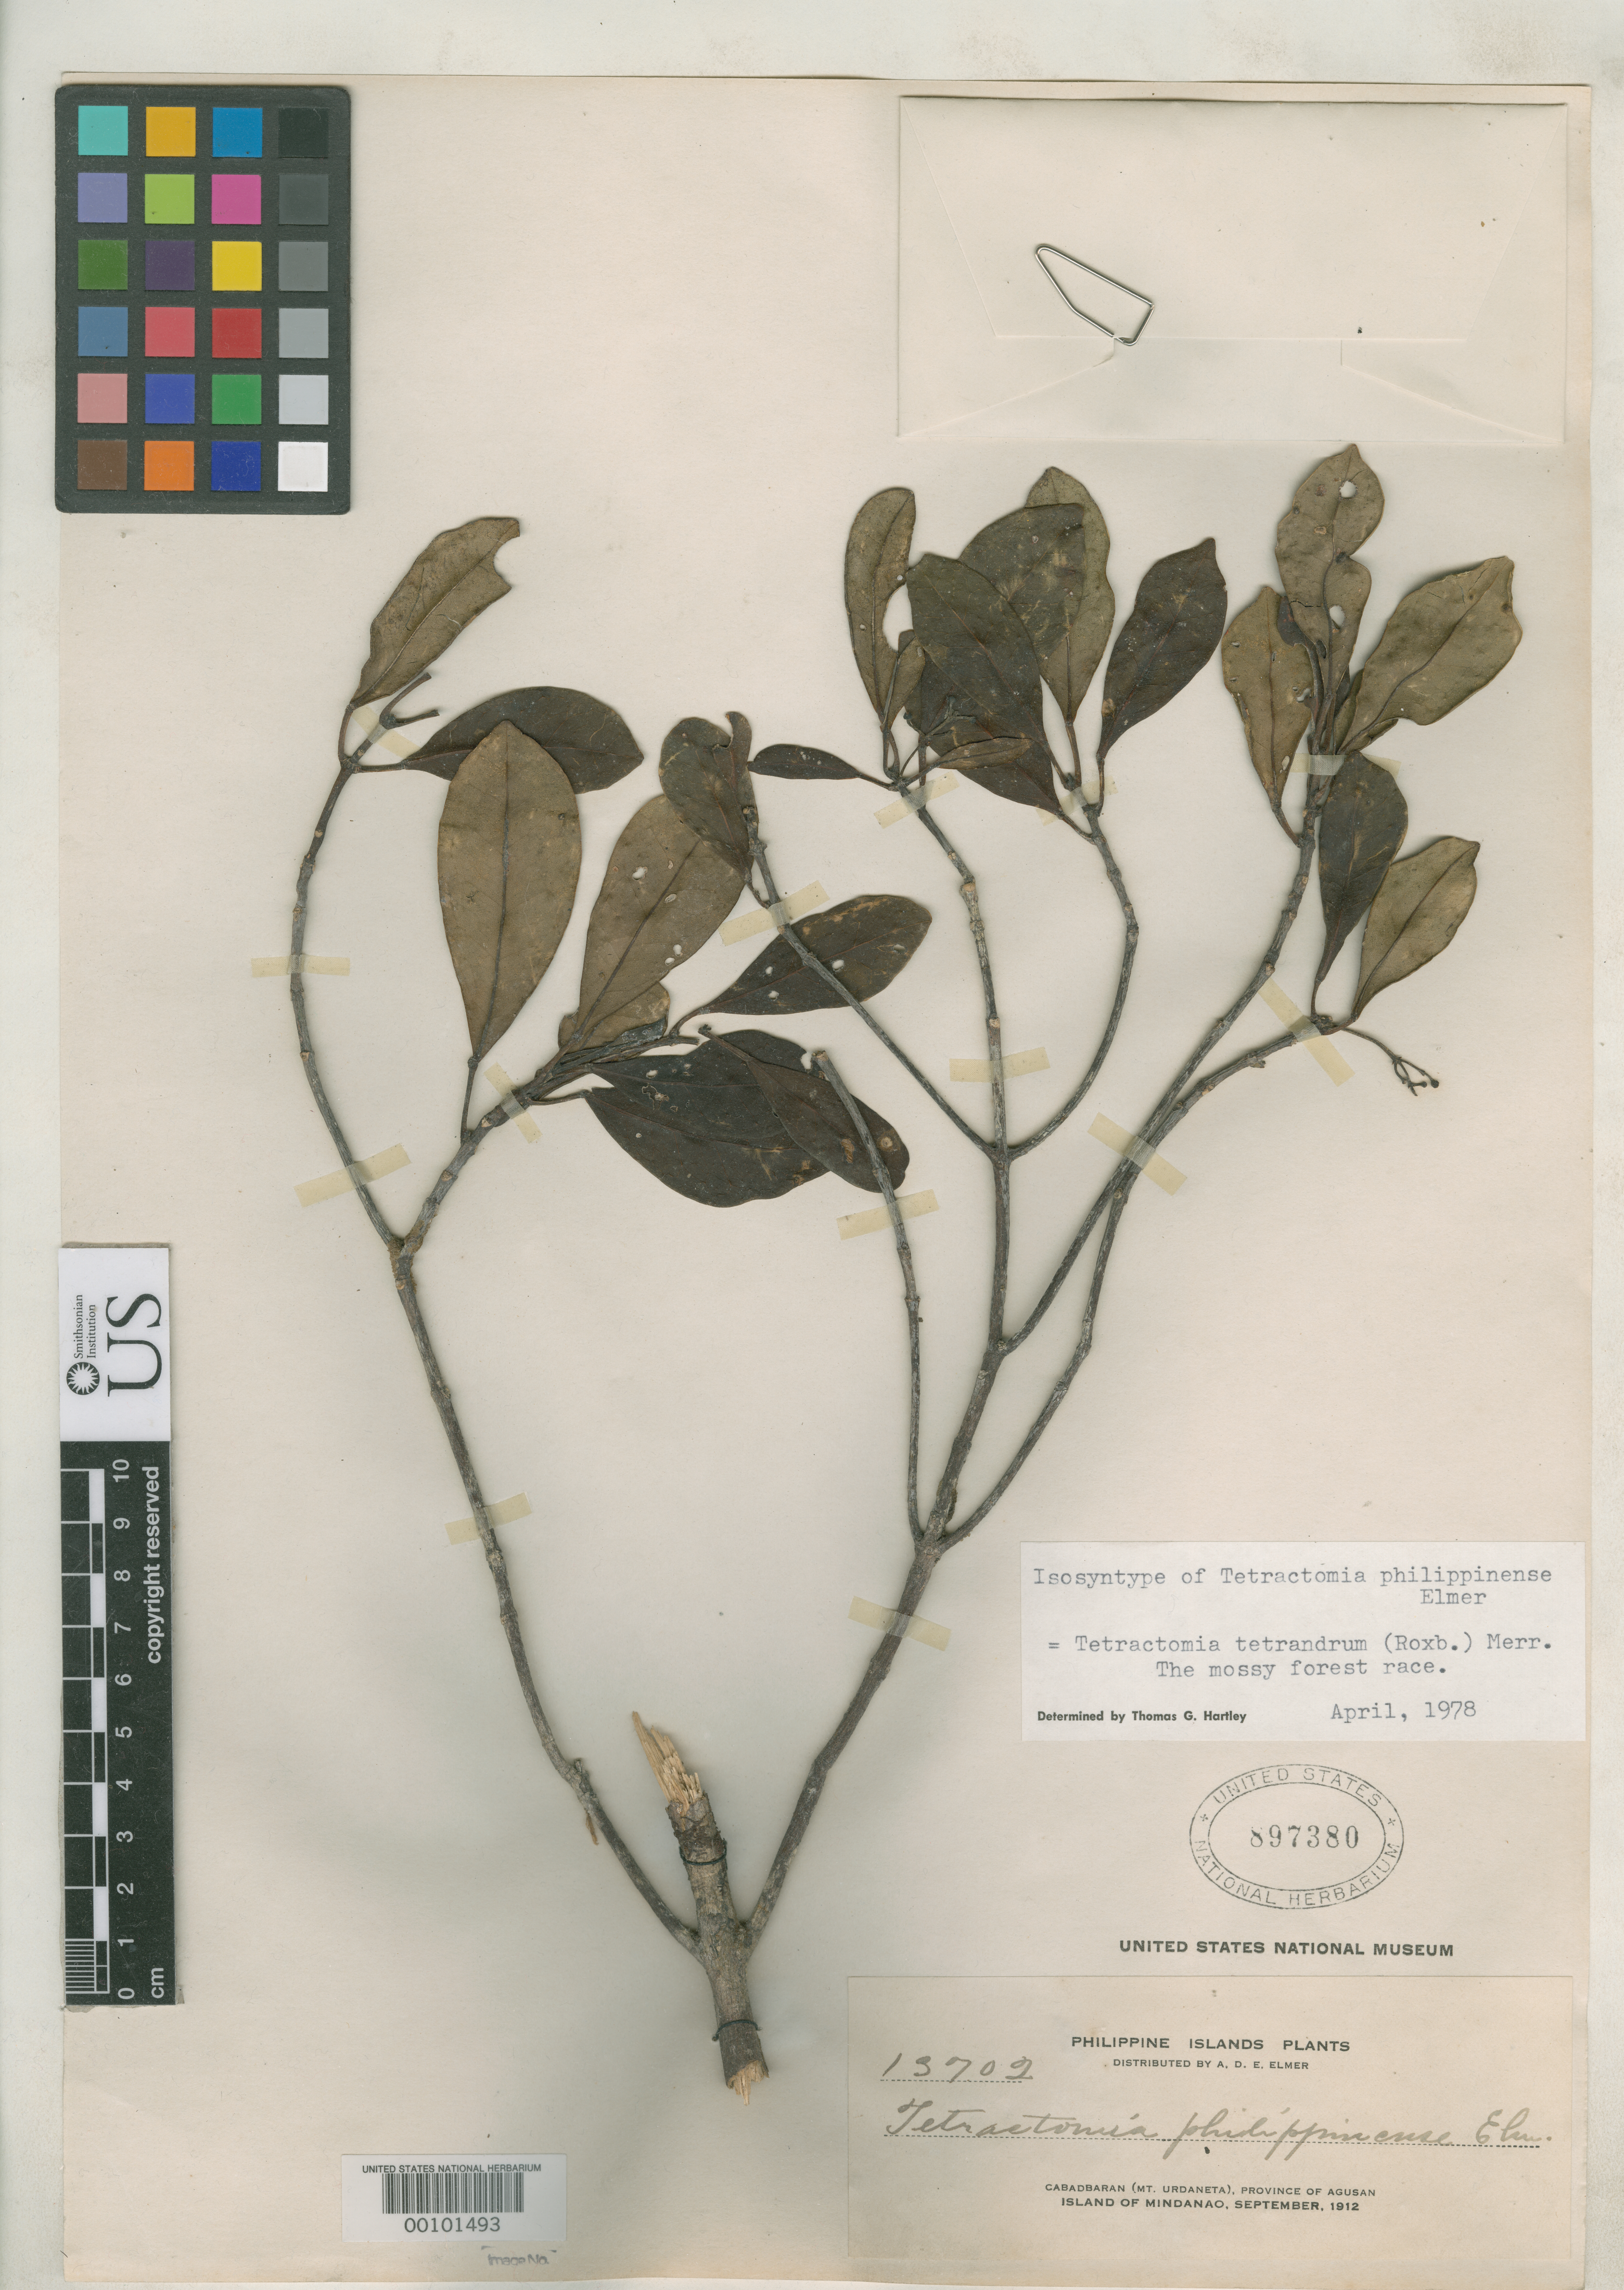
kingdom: Plantae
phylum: Tracheophyta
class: Magnoliopsida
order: Sapindales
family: Rutaceae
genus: Tetractomia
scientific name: Tetractomia philippinense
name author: Elmer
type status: Isosyntype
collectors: A. D. E. Elmer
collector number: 13702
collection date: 1912-07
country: Philippines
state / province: Caraga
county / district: Agusan del Norte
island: Mindanao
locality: Cabadbaran (Mt. Urdaneta), province of Agusan, Island of Mindanao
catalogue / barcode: US 897380